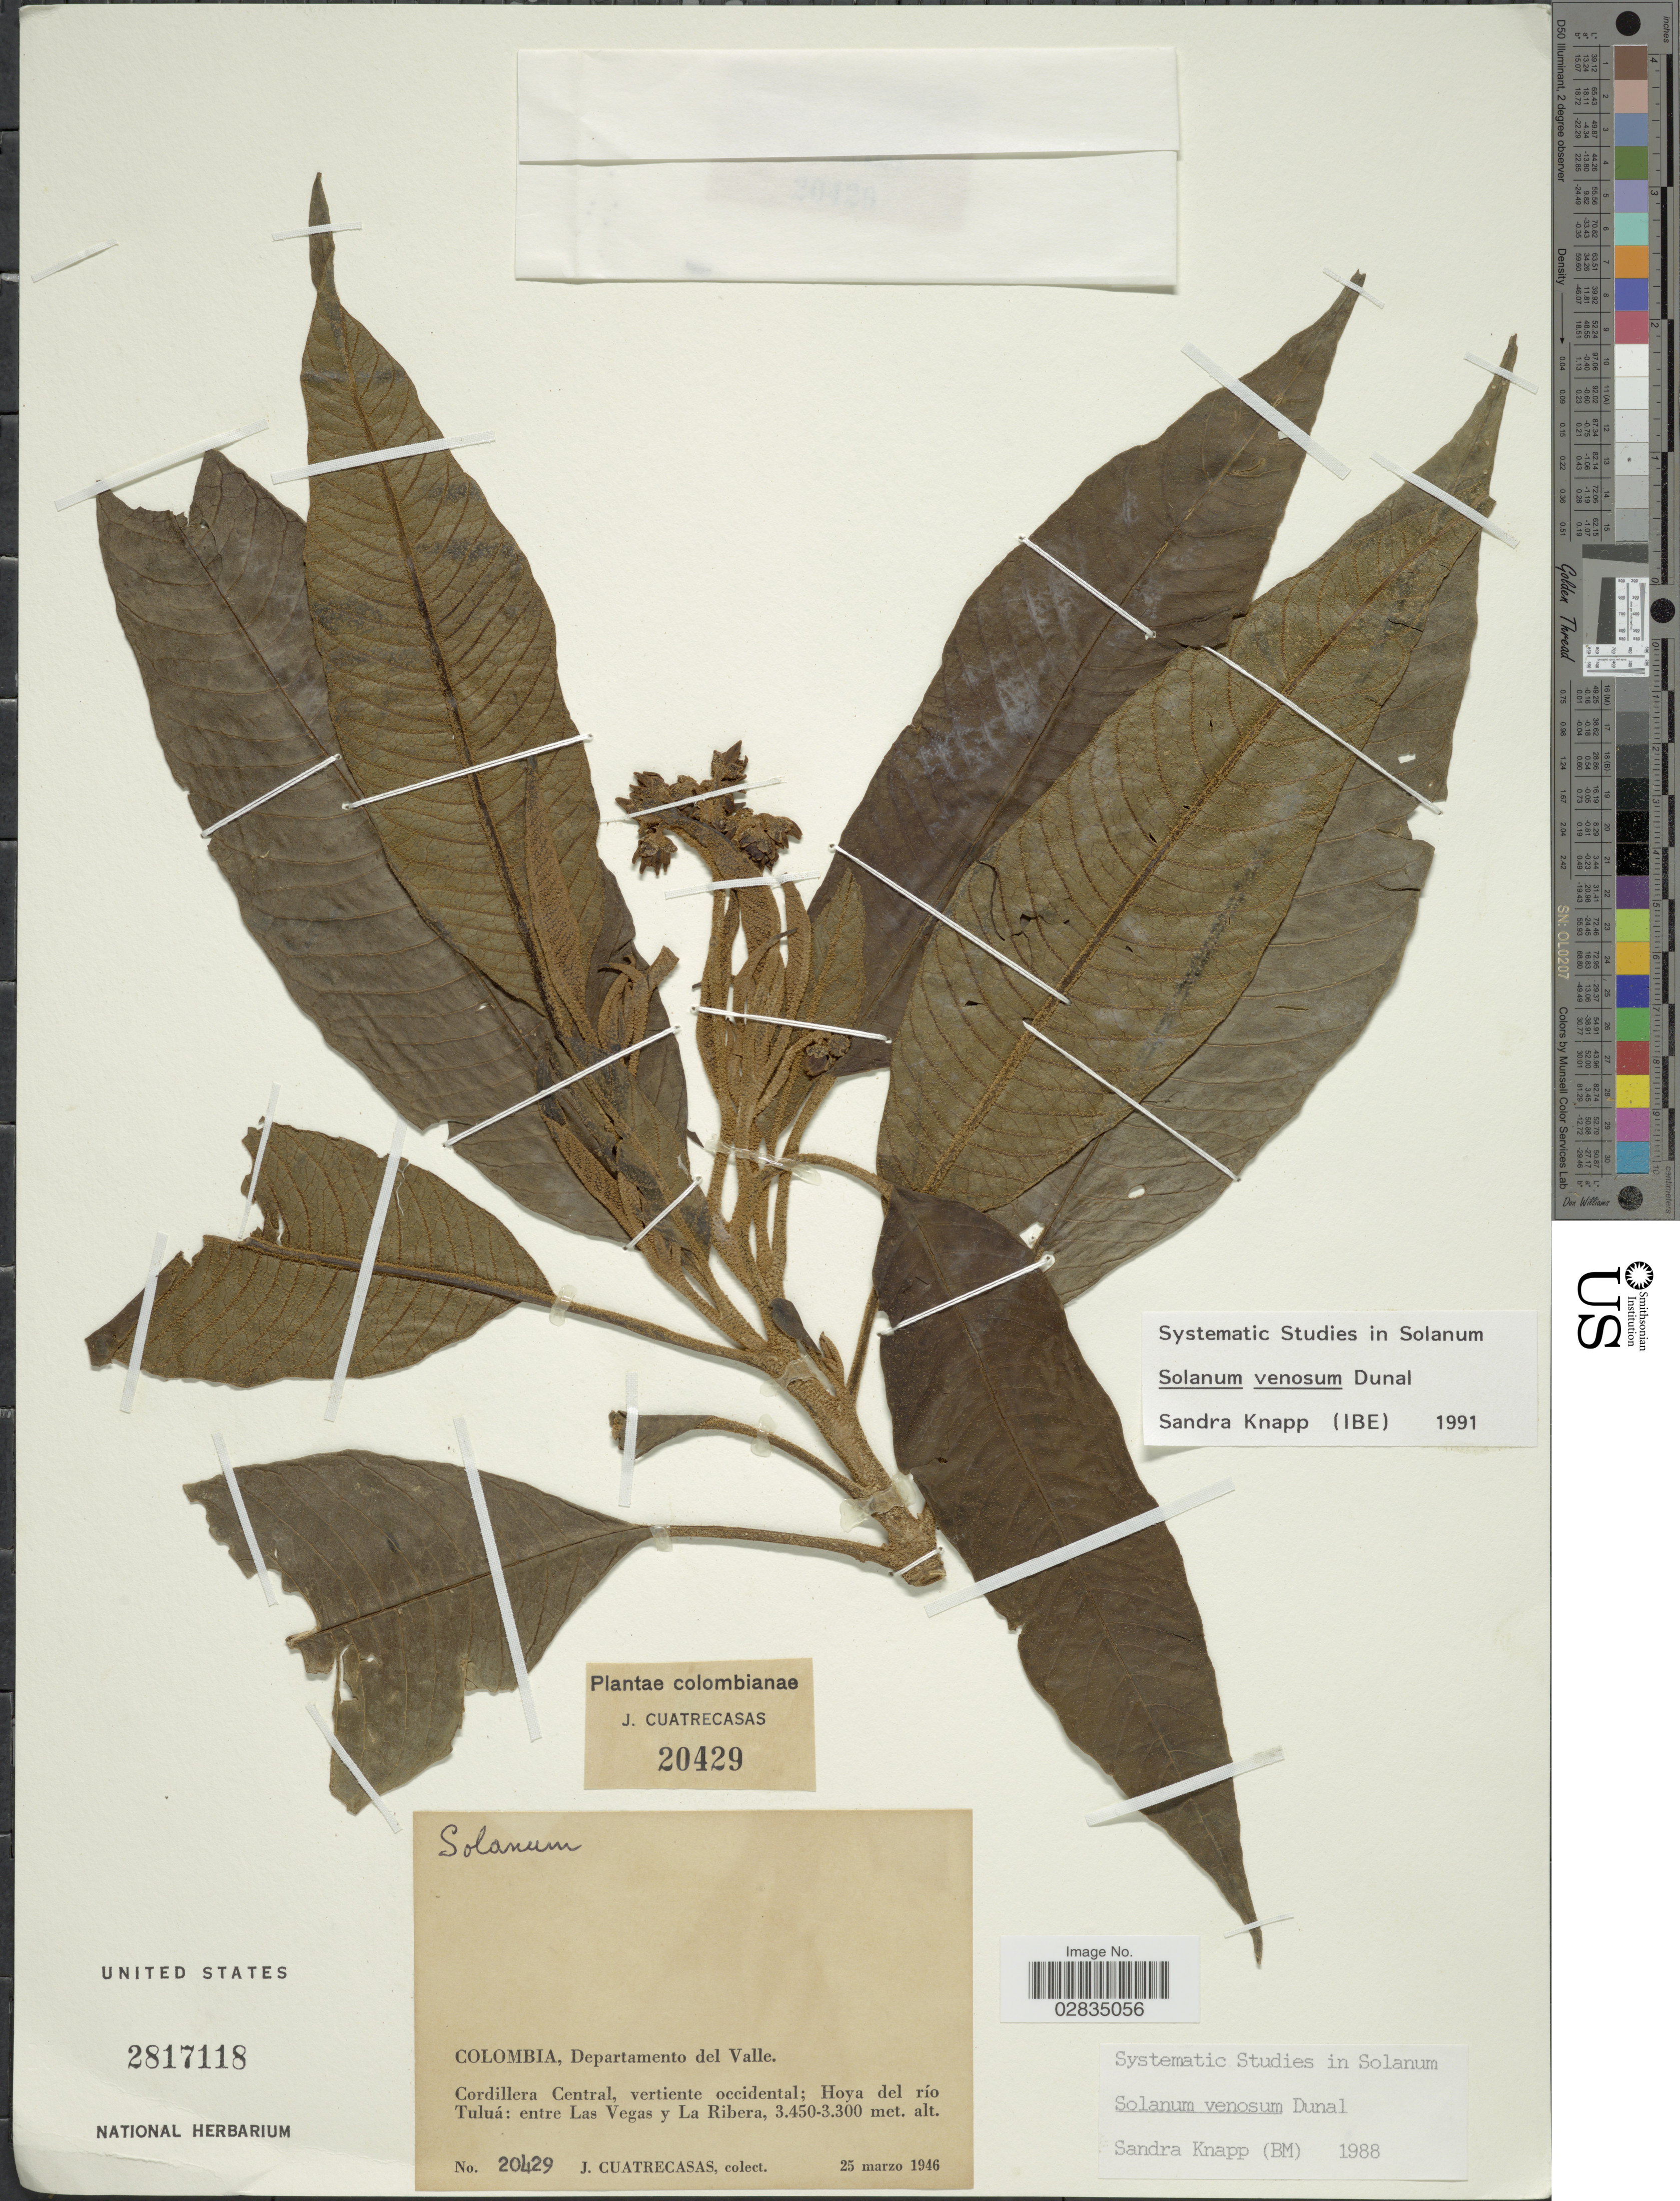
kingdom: Plantae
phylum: Tracheophyta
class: Magnoliopsida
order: Solanales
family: Solanaceae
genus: Solanum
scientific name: Solanum venosum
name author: Dunal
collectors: J. Cuatrecasas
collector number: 20429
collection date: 1946-03-25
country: Colombia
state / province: Valle del Cauca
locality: Departamento del Valle, Cordillera Central, vertiente occidental; Hoya del río Tuluá: entre Las Vegas y La Ribera.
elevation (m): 3300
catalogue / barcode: US 2817118